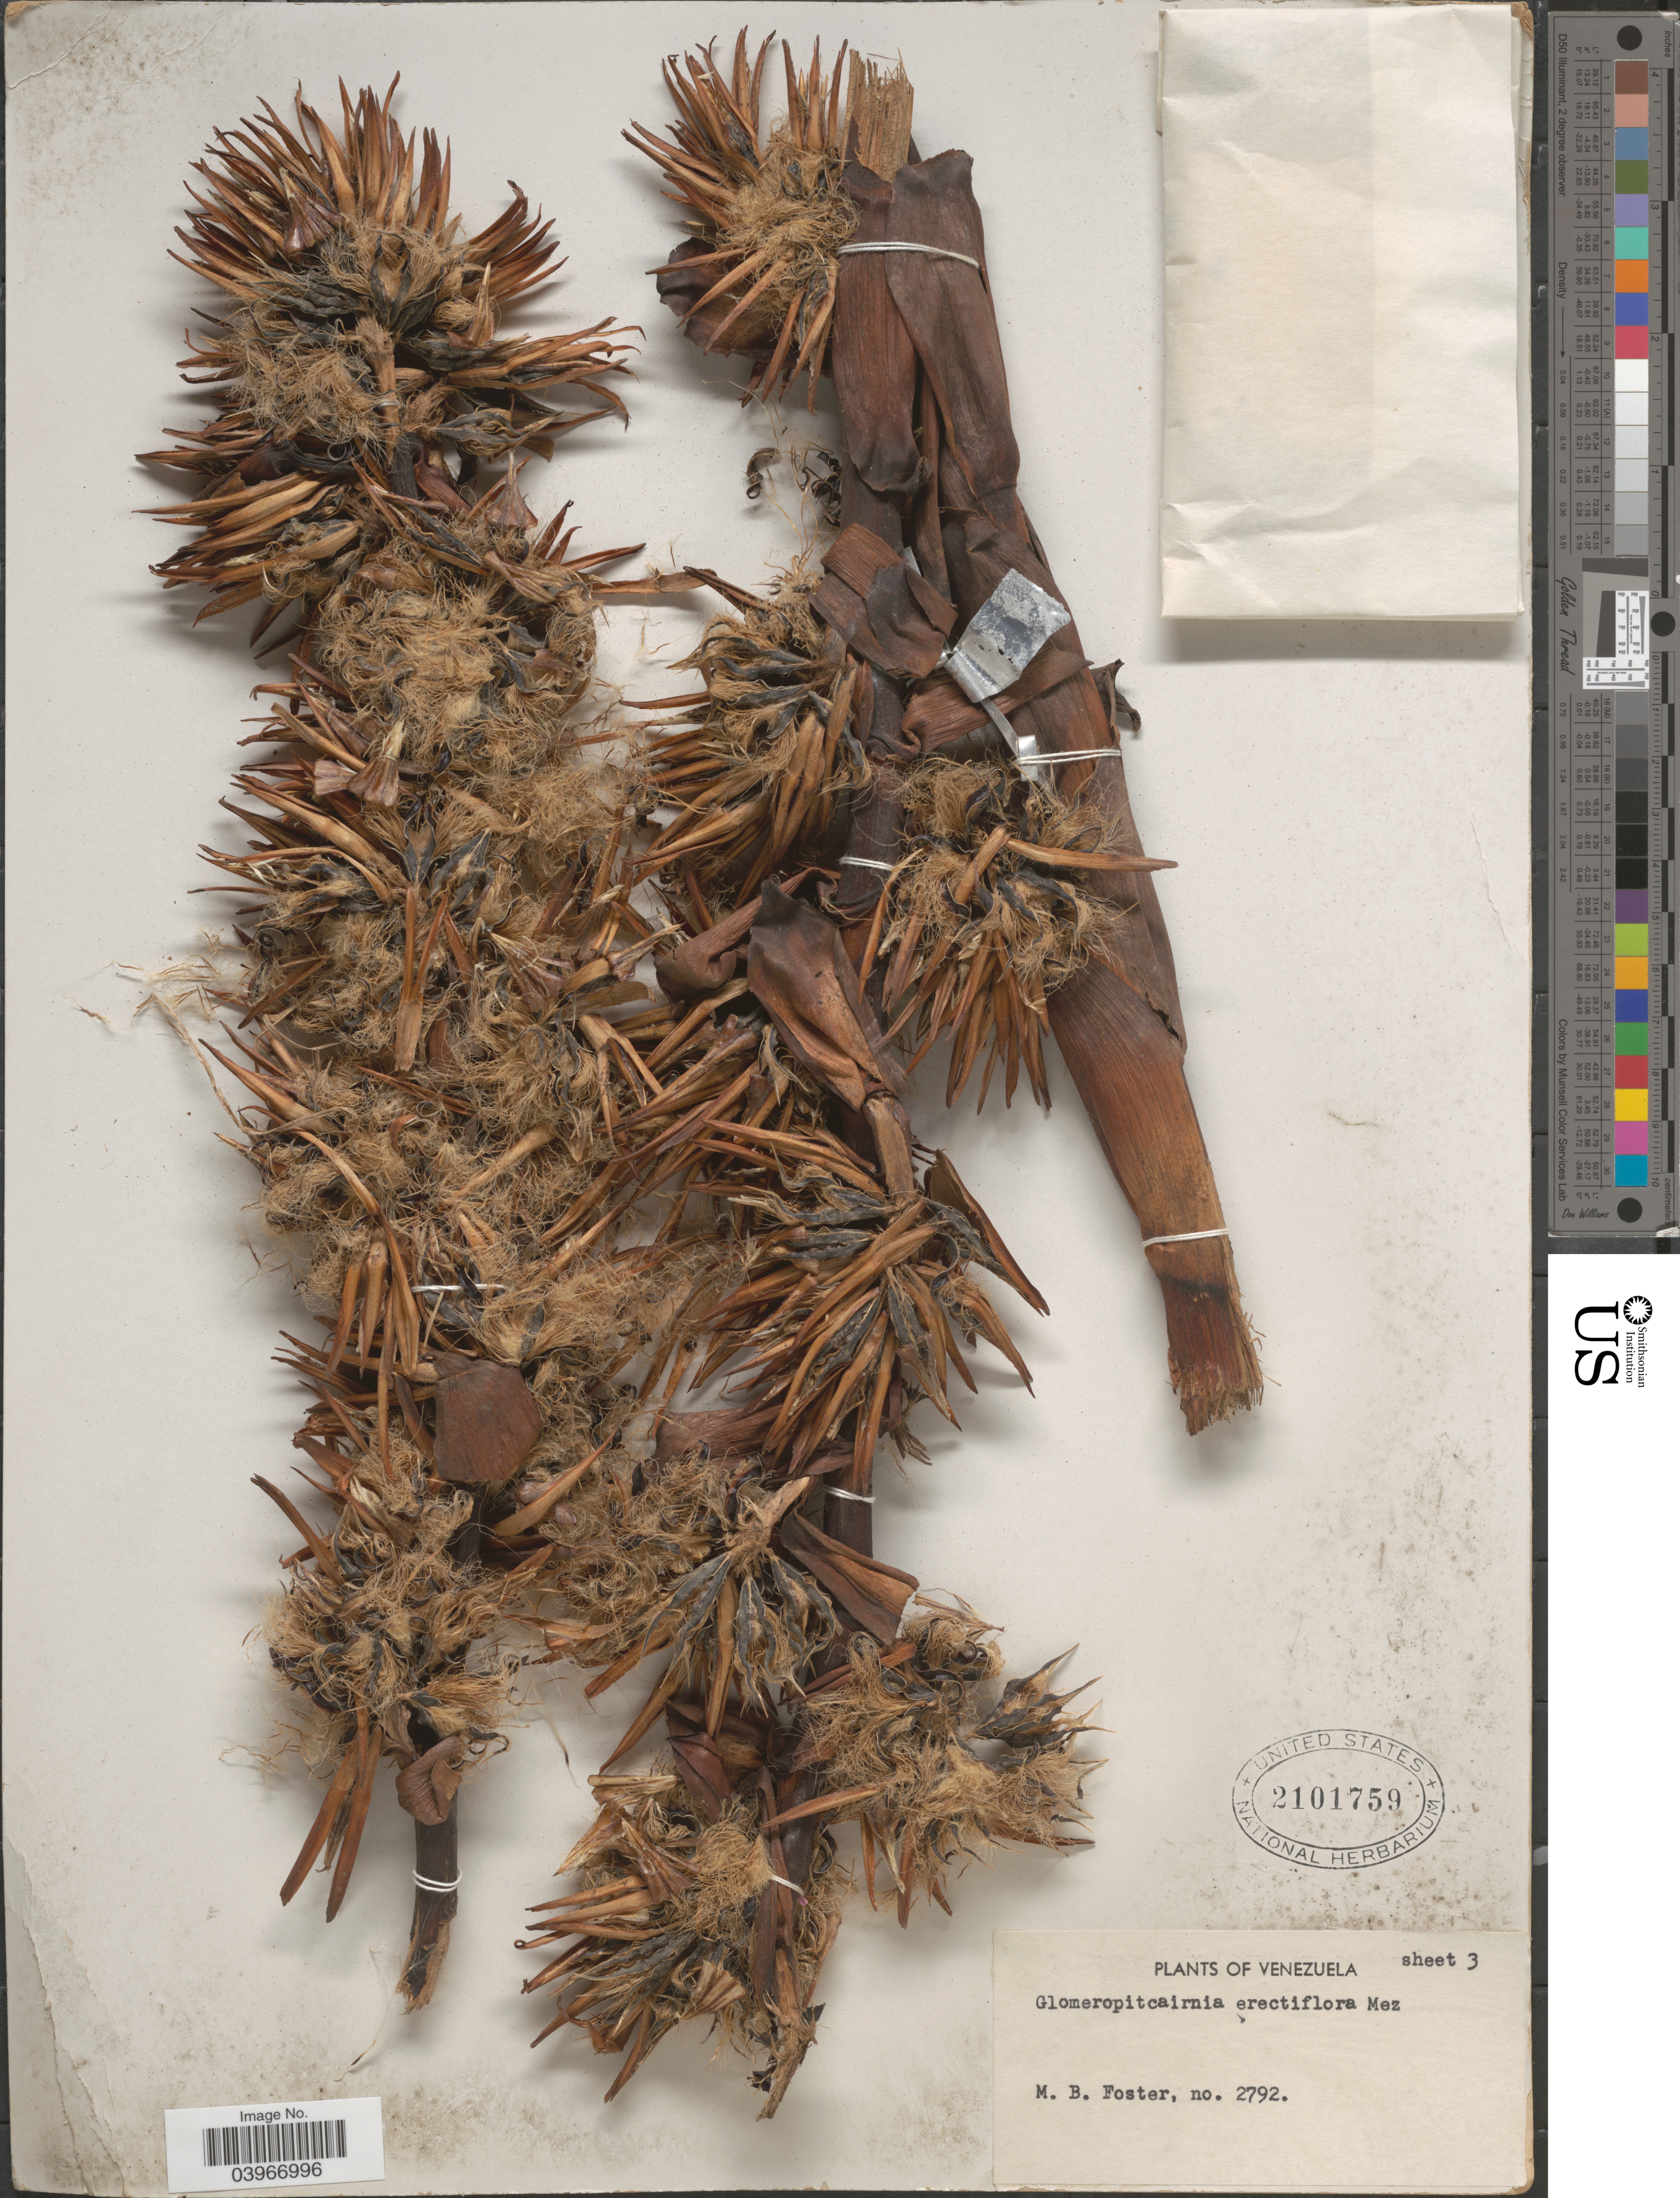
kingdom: Plantae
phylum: Tracheophyta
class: Liliopsida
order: Poales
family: Bromeliaceae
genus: Glomeropitcairnia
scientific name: Glomeropitcairnia erectiflora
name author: Mez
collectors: M. B. Foster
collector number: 2792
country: Venezuela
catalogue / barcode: US 2101759